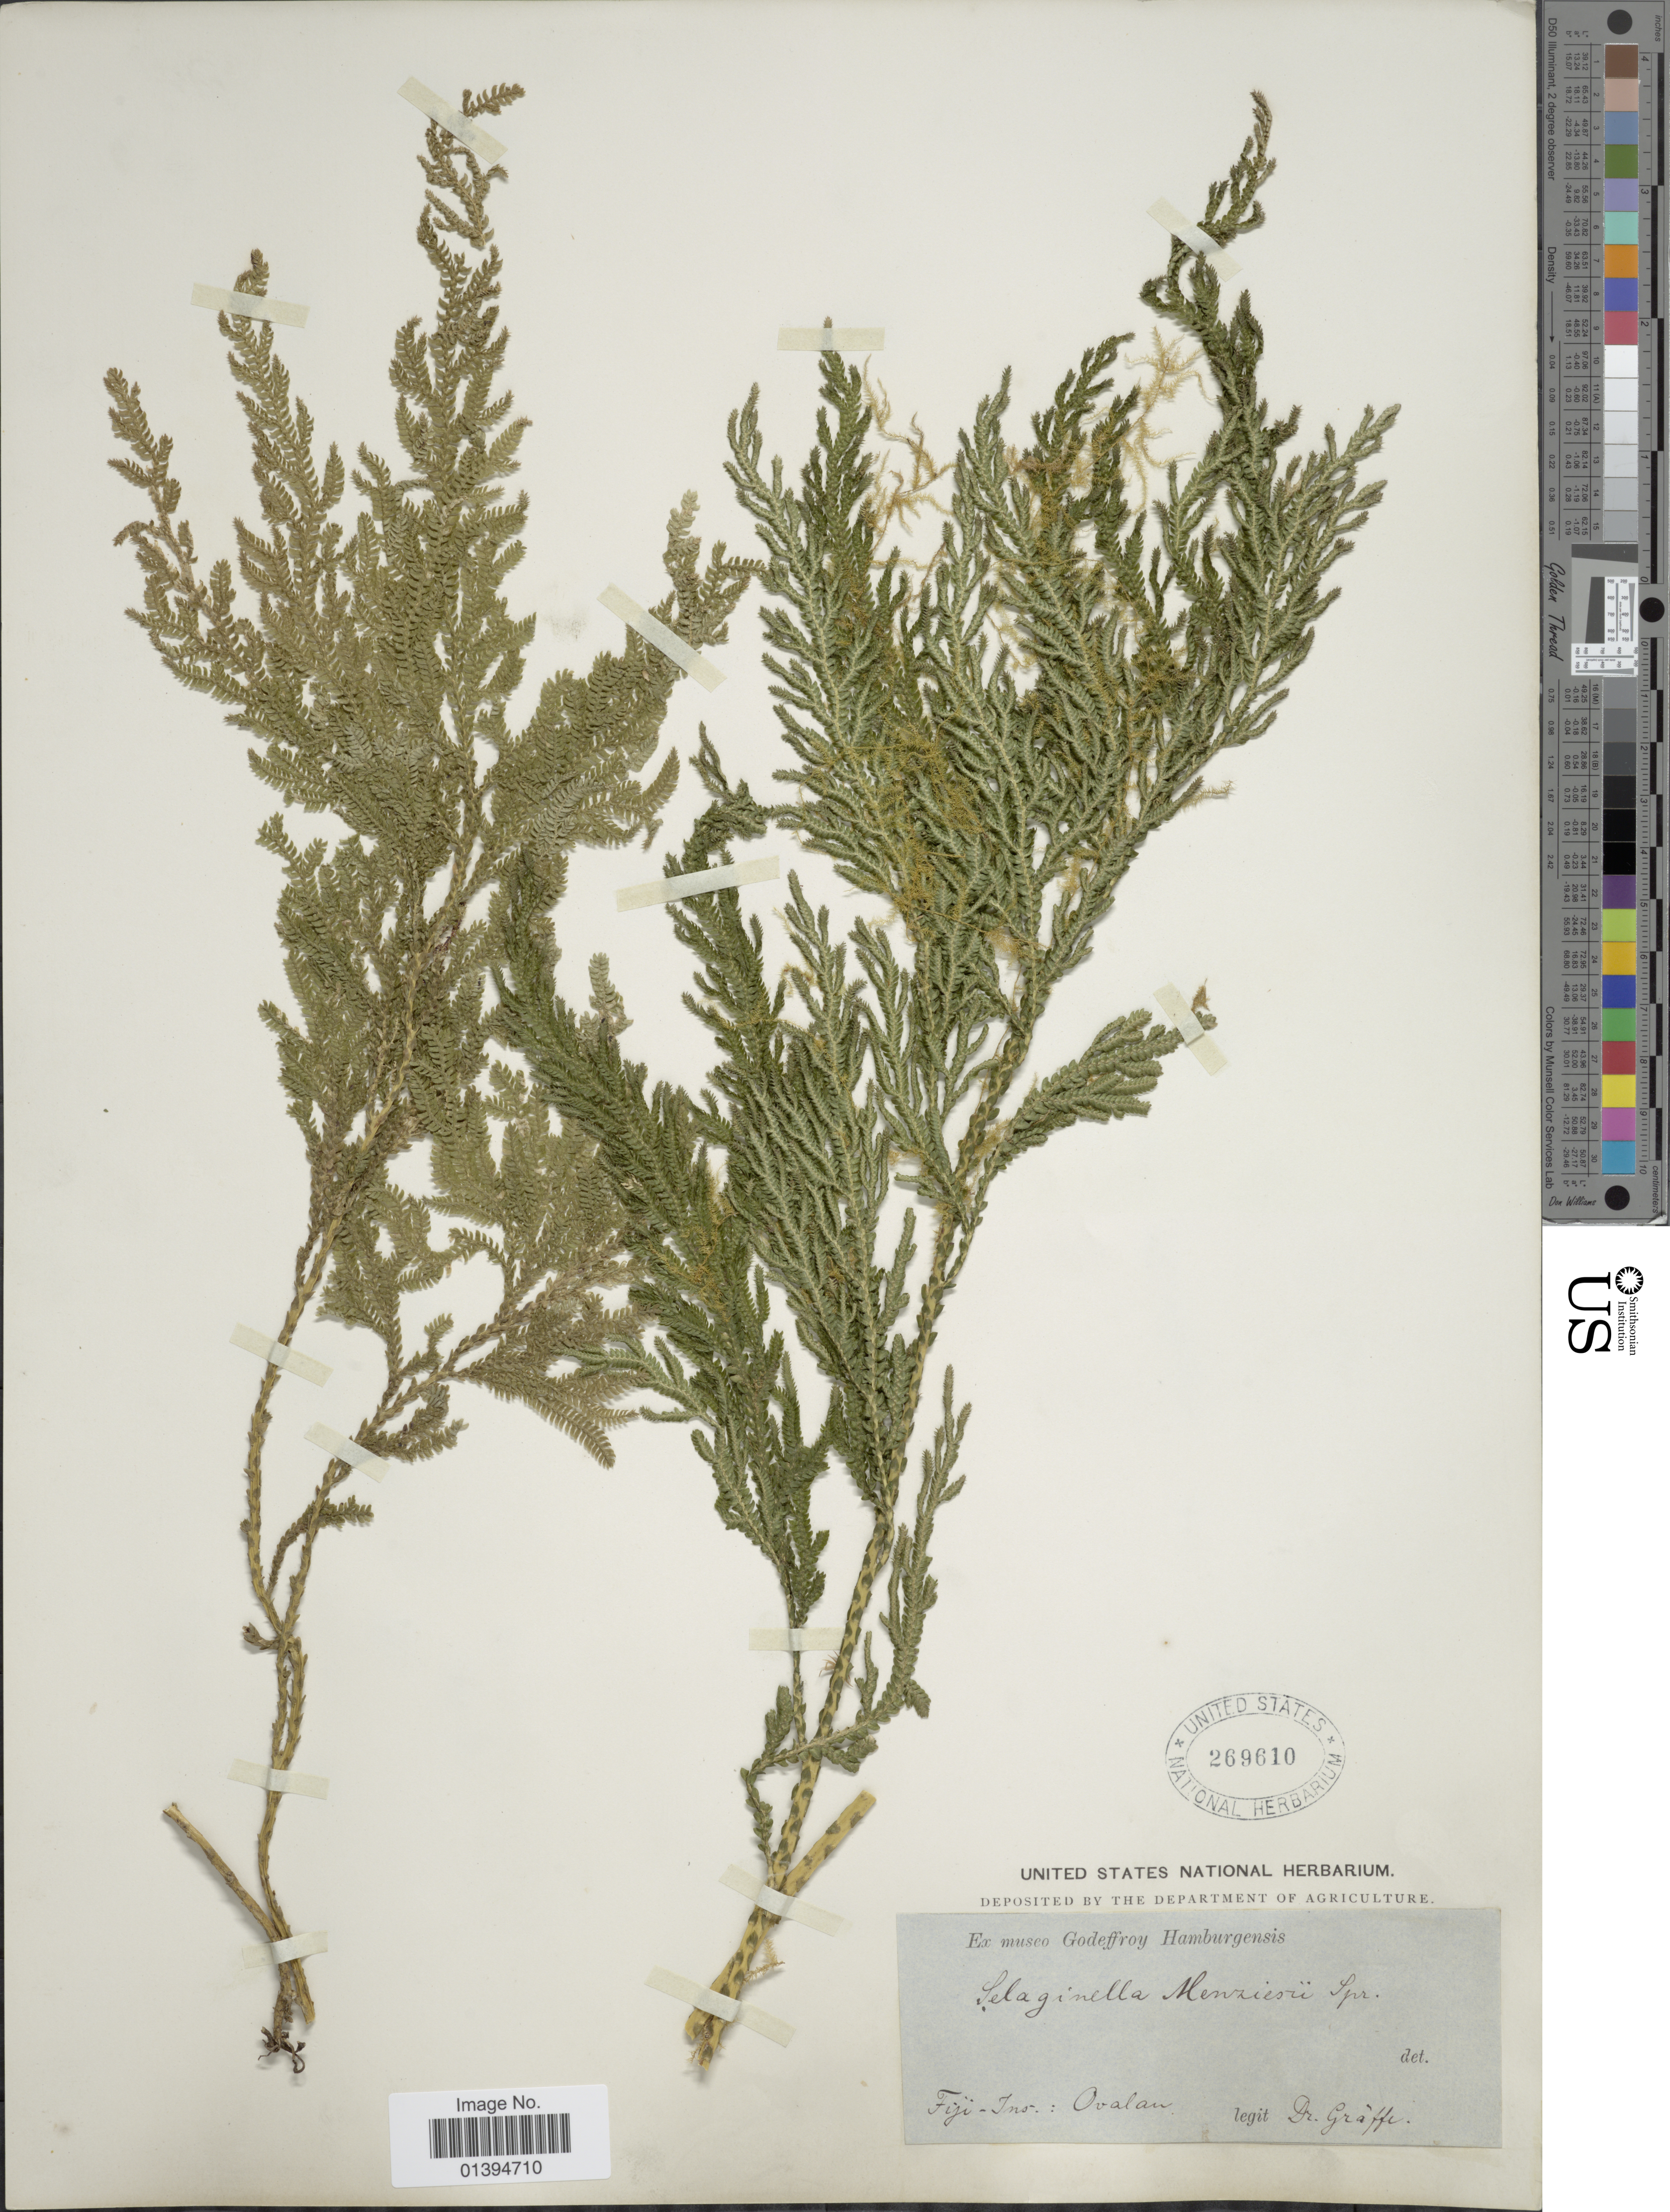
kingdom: Plantae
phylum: Tracheophyta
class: Lycopodiopsida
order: Selaginellales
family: Selaginellaceae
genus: Selaginella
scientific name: Selaginella reineckei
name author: Hieron.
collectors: Graffe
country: Fiji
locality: Ins: Ovalau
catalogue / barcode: US 269610